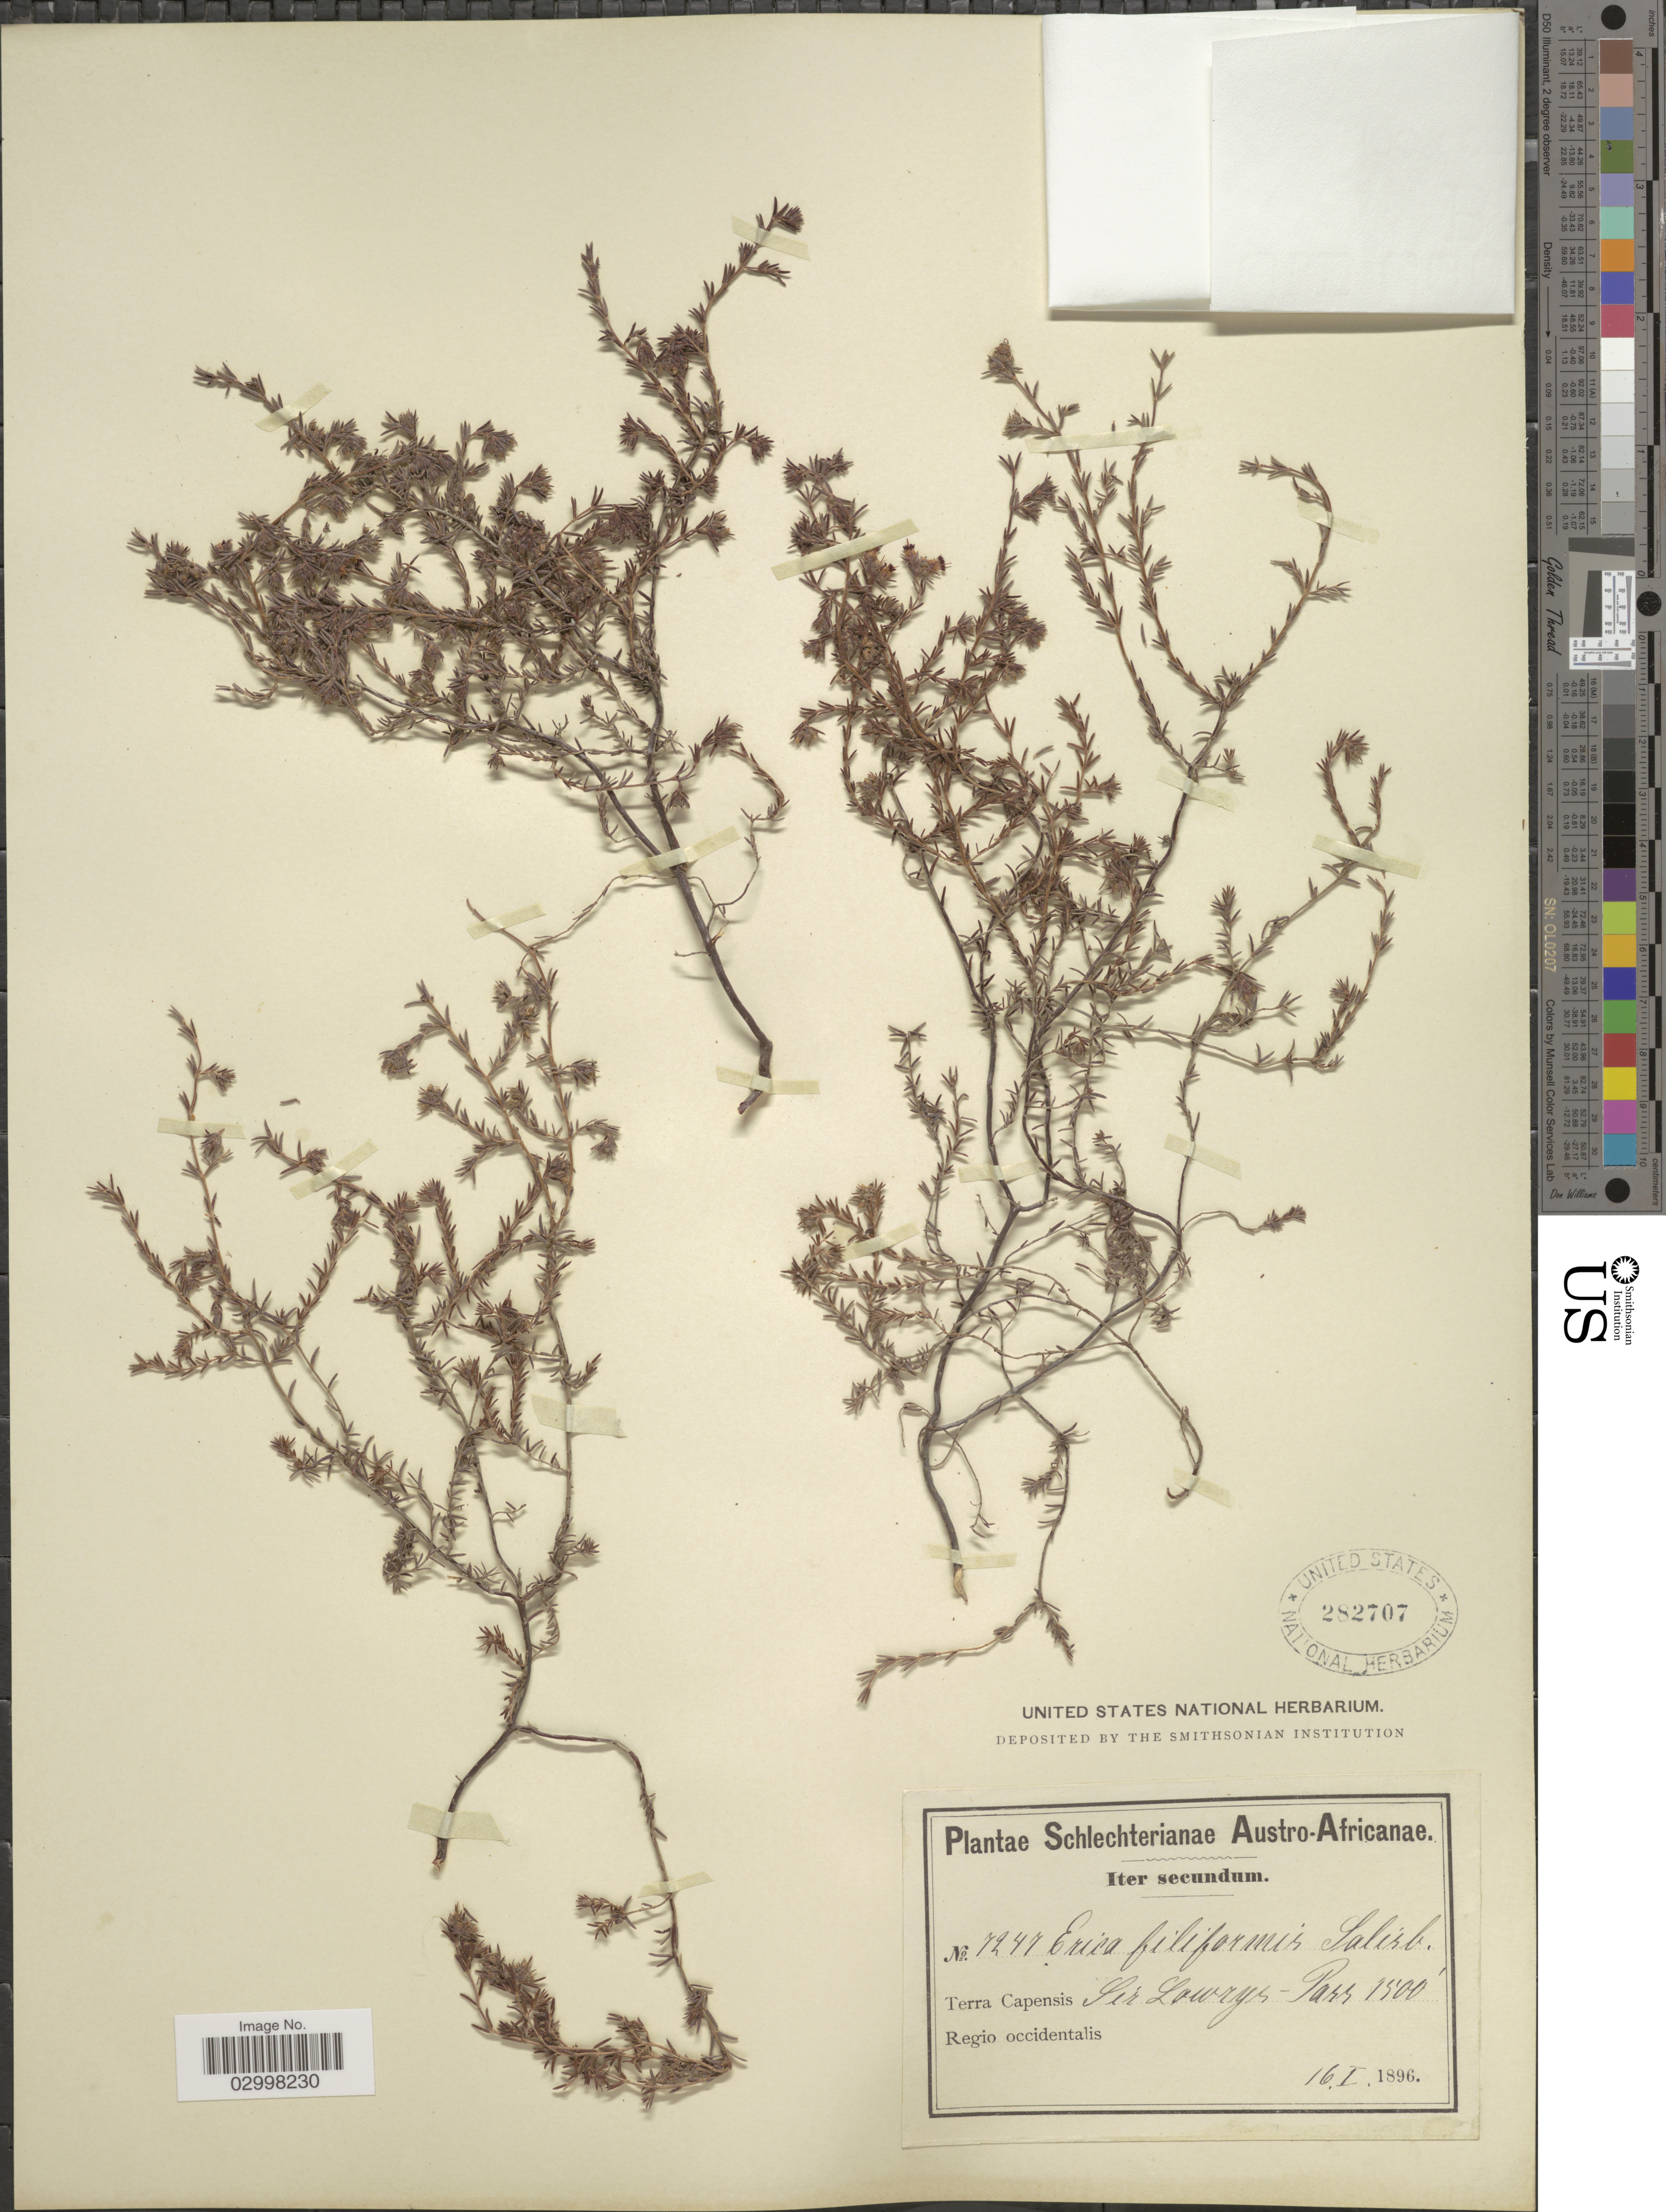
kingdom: Plantae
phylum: Tracheophyta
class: Magnoliopsida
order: Ericales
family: Ericaceae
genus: Erica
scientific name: Erica filiformis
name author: Salisb.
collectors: Schlechter, --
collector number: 7247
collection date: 1896-01-16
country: South Africa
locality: Austro-Africanae. Terra Capensis. Sir Lowrys - Pass. Regio occidentalis.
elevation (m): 457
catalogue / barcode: US 282707